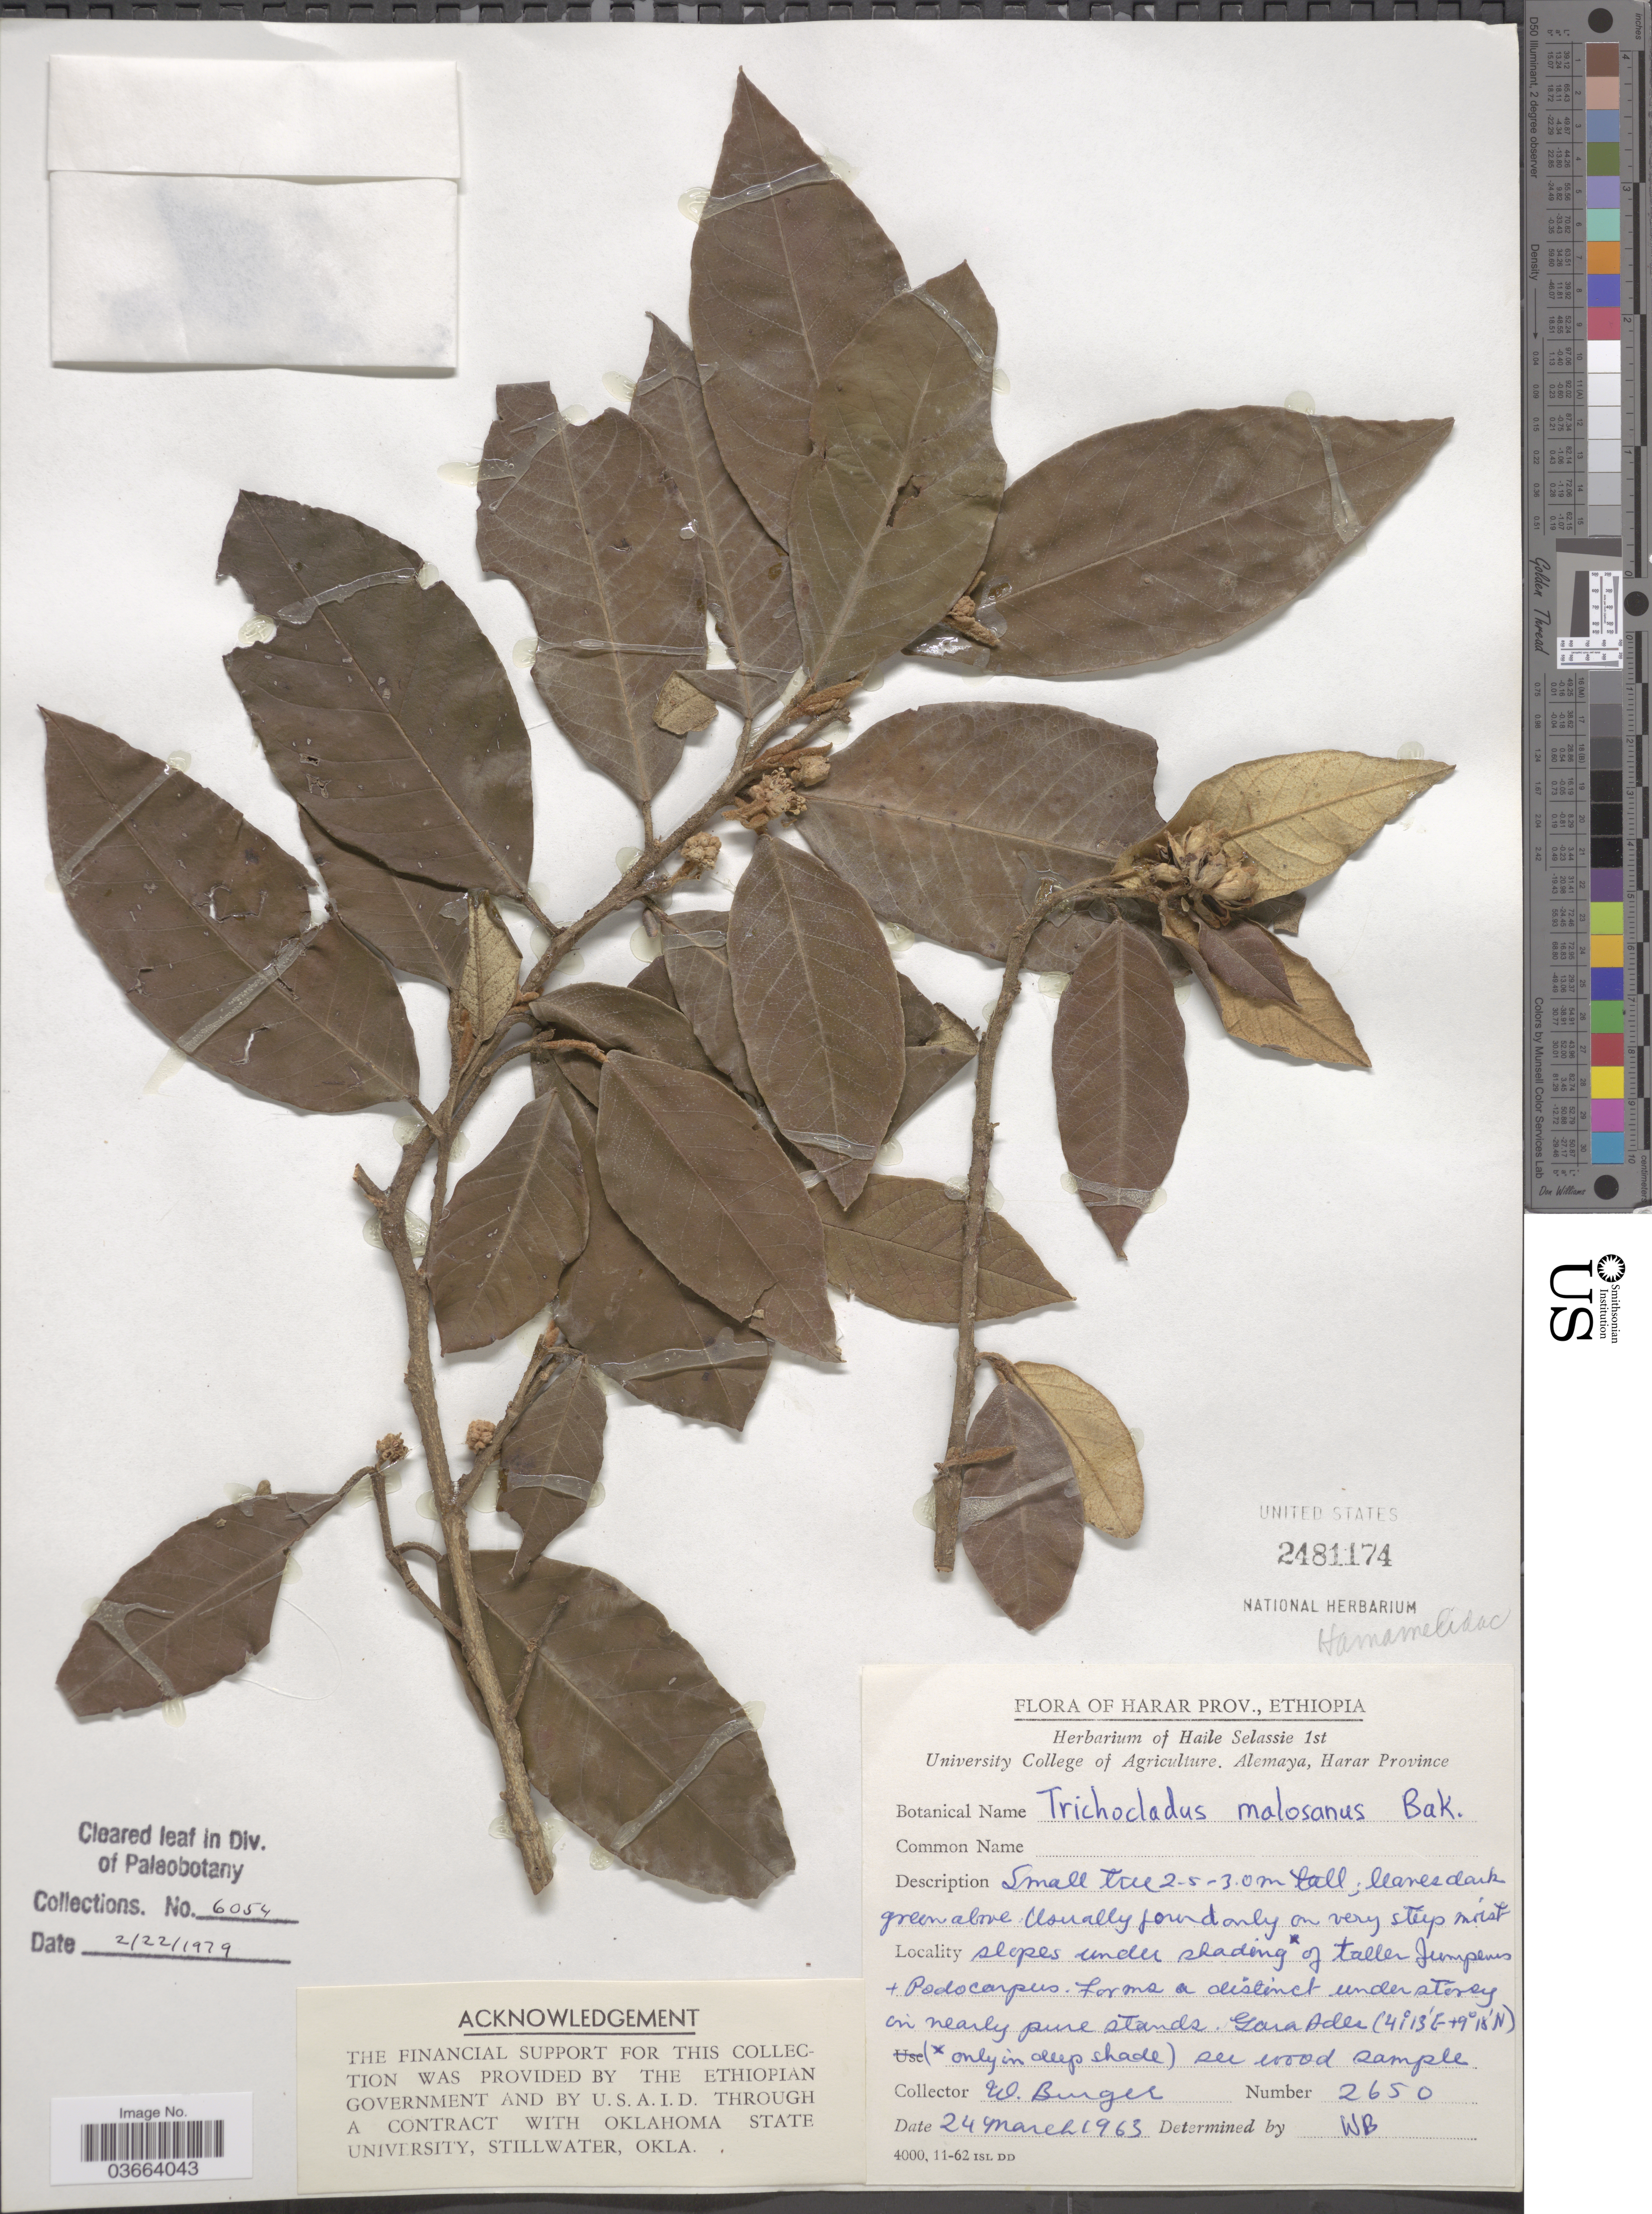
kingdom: Plantae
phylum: Tracheophyta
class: Magnoliopsida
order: Saxifragales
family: Hamamelidaceae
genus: Trichocladus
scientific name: Trichocladus malosanus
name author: Baker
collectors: W. Burger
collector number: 2650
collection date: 1963-03-24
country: Ethiopia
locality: Harar Prov. Gara Ades.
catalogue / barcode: US 2481174